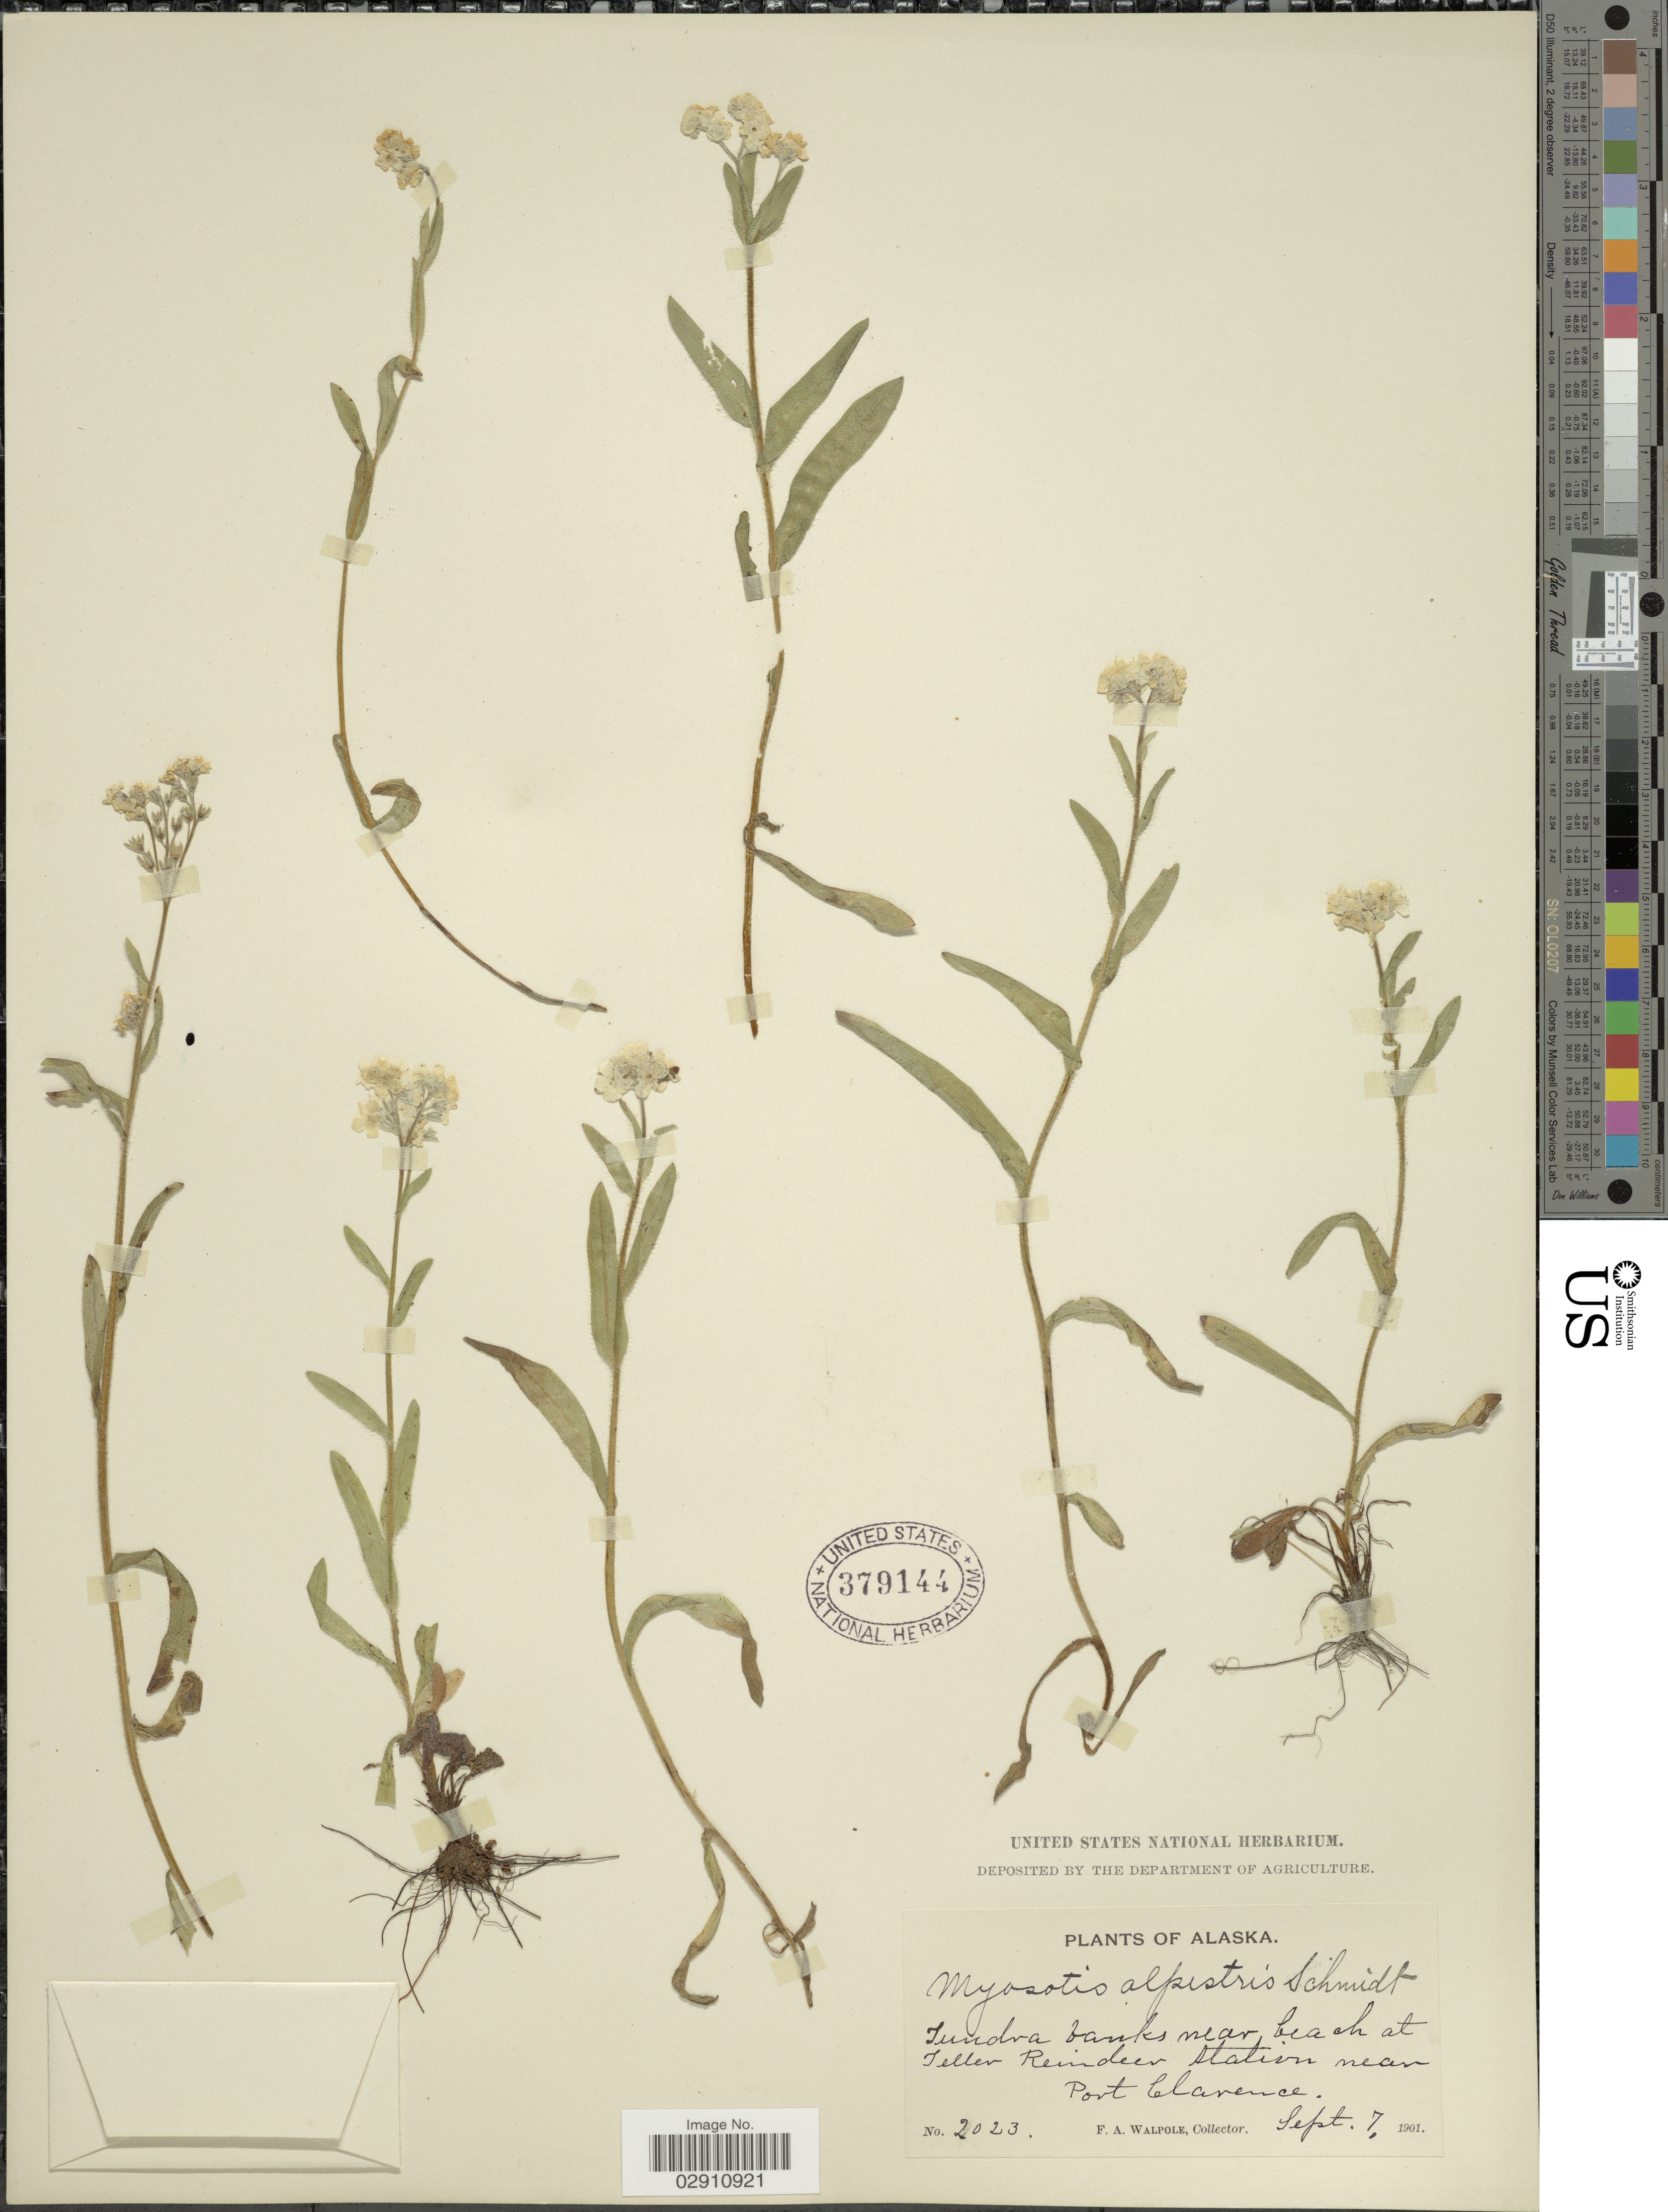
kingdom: Plantae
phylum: Tracheophyta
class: Magnoliopsida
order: Boraginales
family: Boraginaceae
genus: Myosotis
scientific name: Myosotis alpestris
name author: F.W. Schmidt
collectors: F. Walpole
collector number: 2023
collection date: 1901-09-07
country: United States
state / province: Alaska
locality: Tundra banks near beach at Teller Reindeer station near Port Clarence.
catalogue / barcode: US 379144